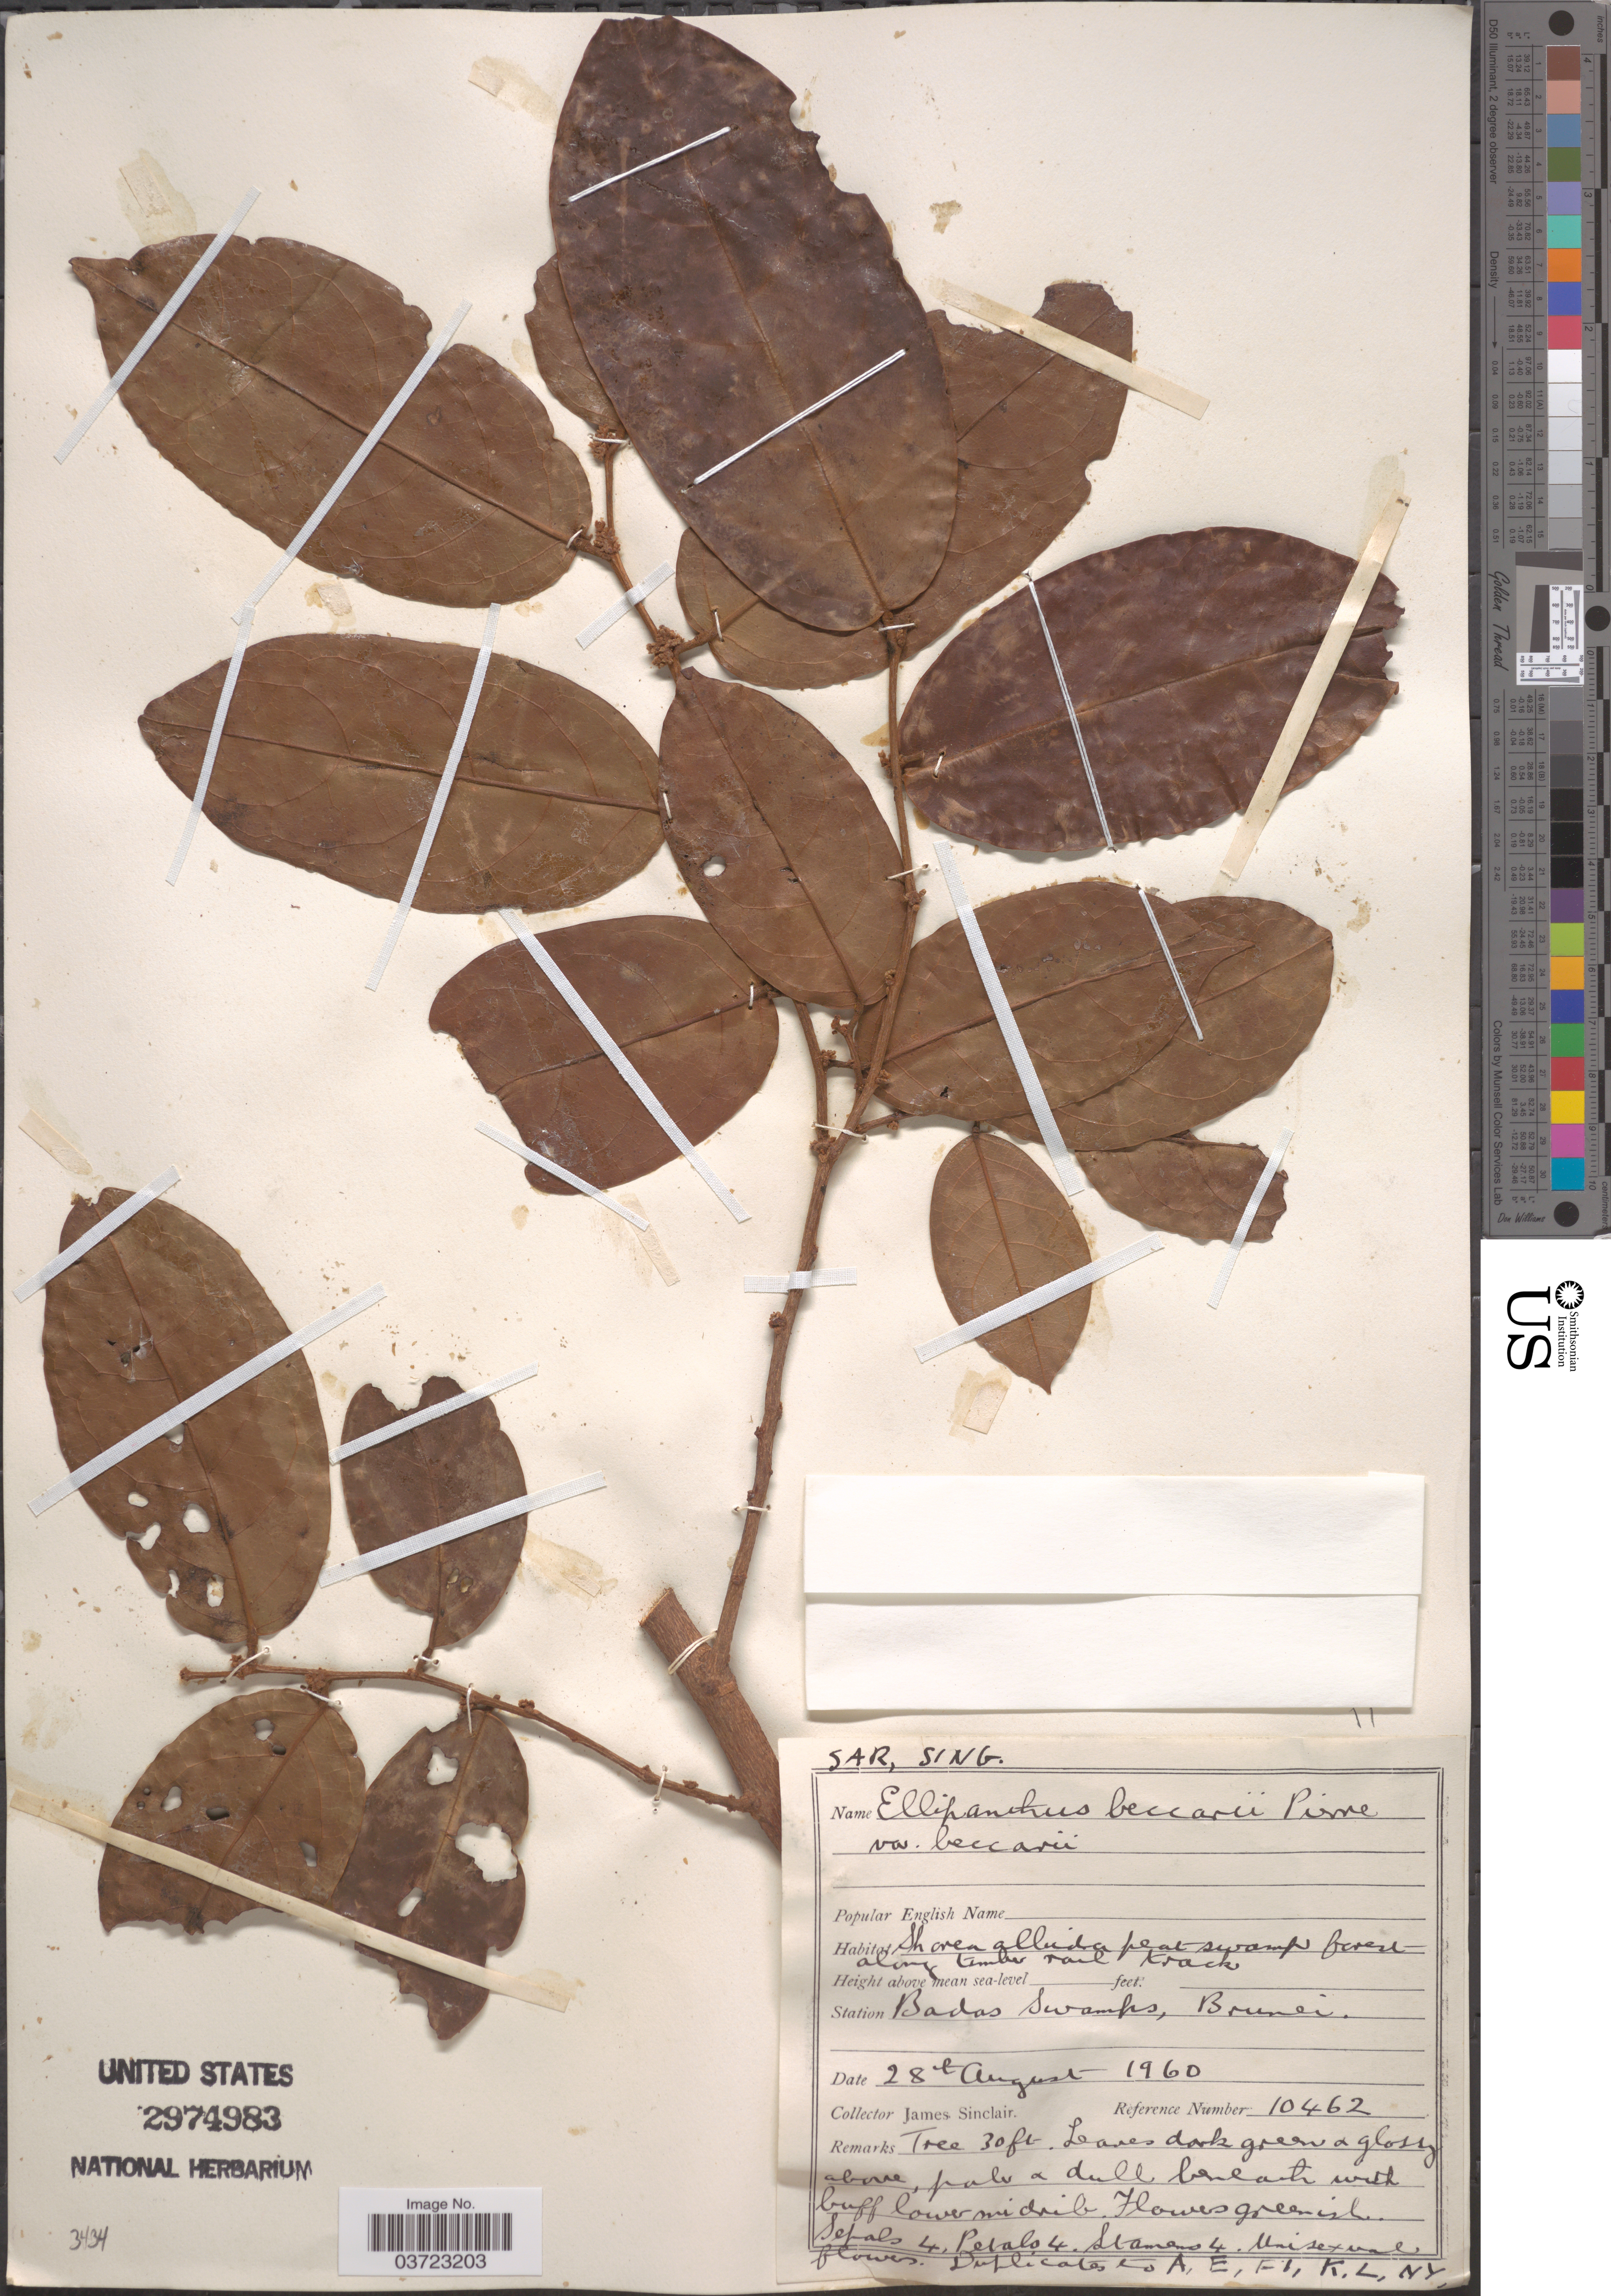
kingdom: Plantae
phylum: Tracheophyta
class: Magnoliopsida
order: Oxalidales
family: Connaraceae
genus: Ellipanthus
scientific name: Ellipanthus beccarii var. beccarii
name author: Pierre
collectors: J. Sinclair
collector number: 10462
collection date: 1960-08-28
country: Brunei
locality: Station Badas Swamps, Brunei.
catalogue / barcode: US 2974983